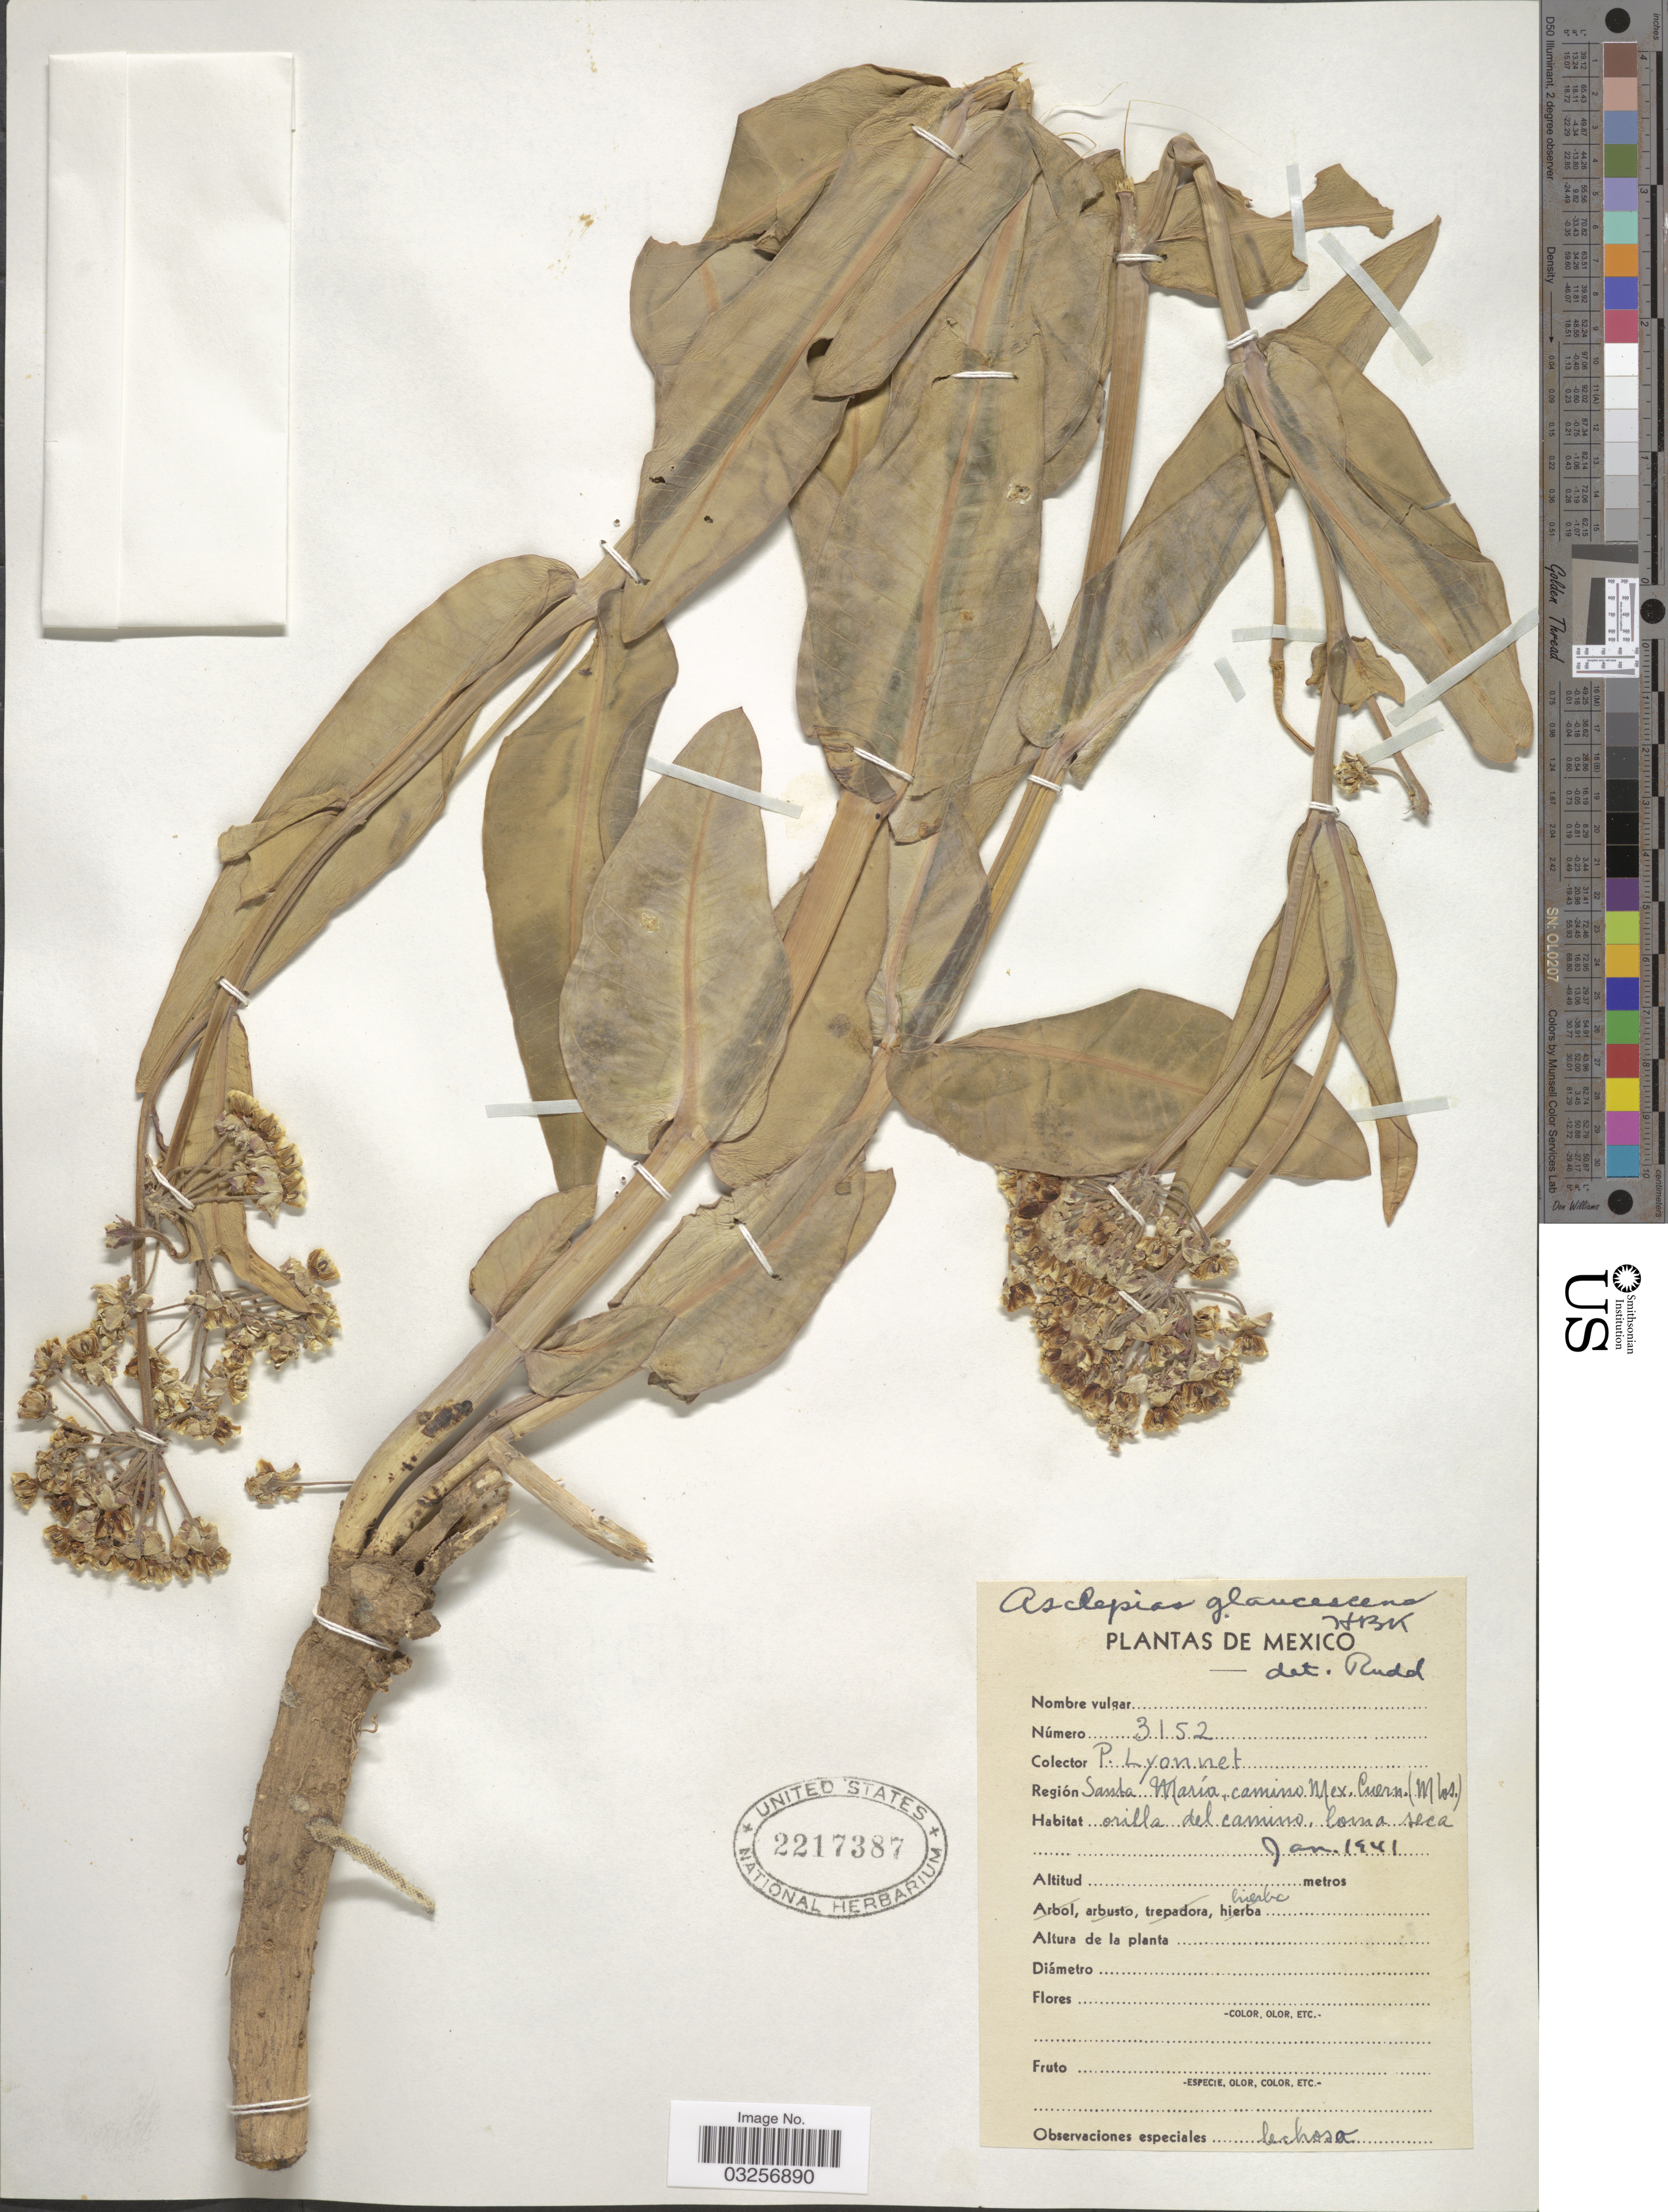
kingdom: Plantae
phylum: Tracheophyta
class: Magnoliopsida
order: Gentianales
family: Apocynaceae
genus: Asclepias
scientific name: Asclepias glaucescens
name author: Kunth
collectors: P. Lyonnet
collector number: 3152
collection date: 1941-01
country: Mexico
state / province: Morelos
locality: Région Santa María, camino Mex. Cuern. (Mlos).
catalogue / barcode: US 2217387